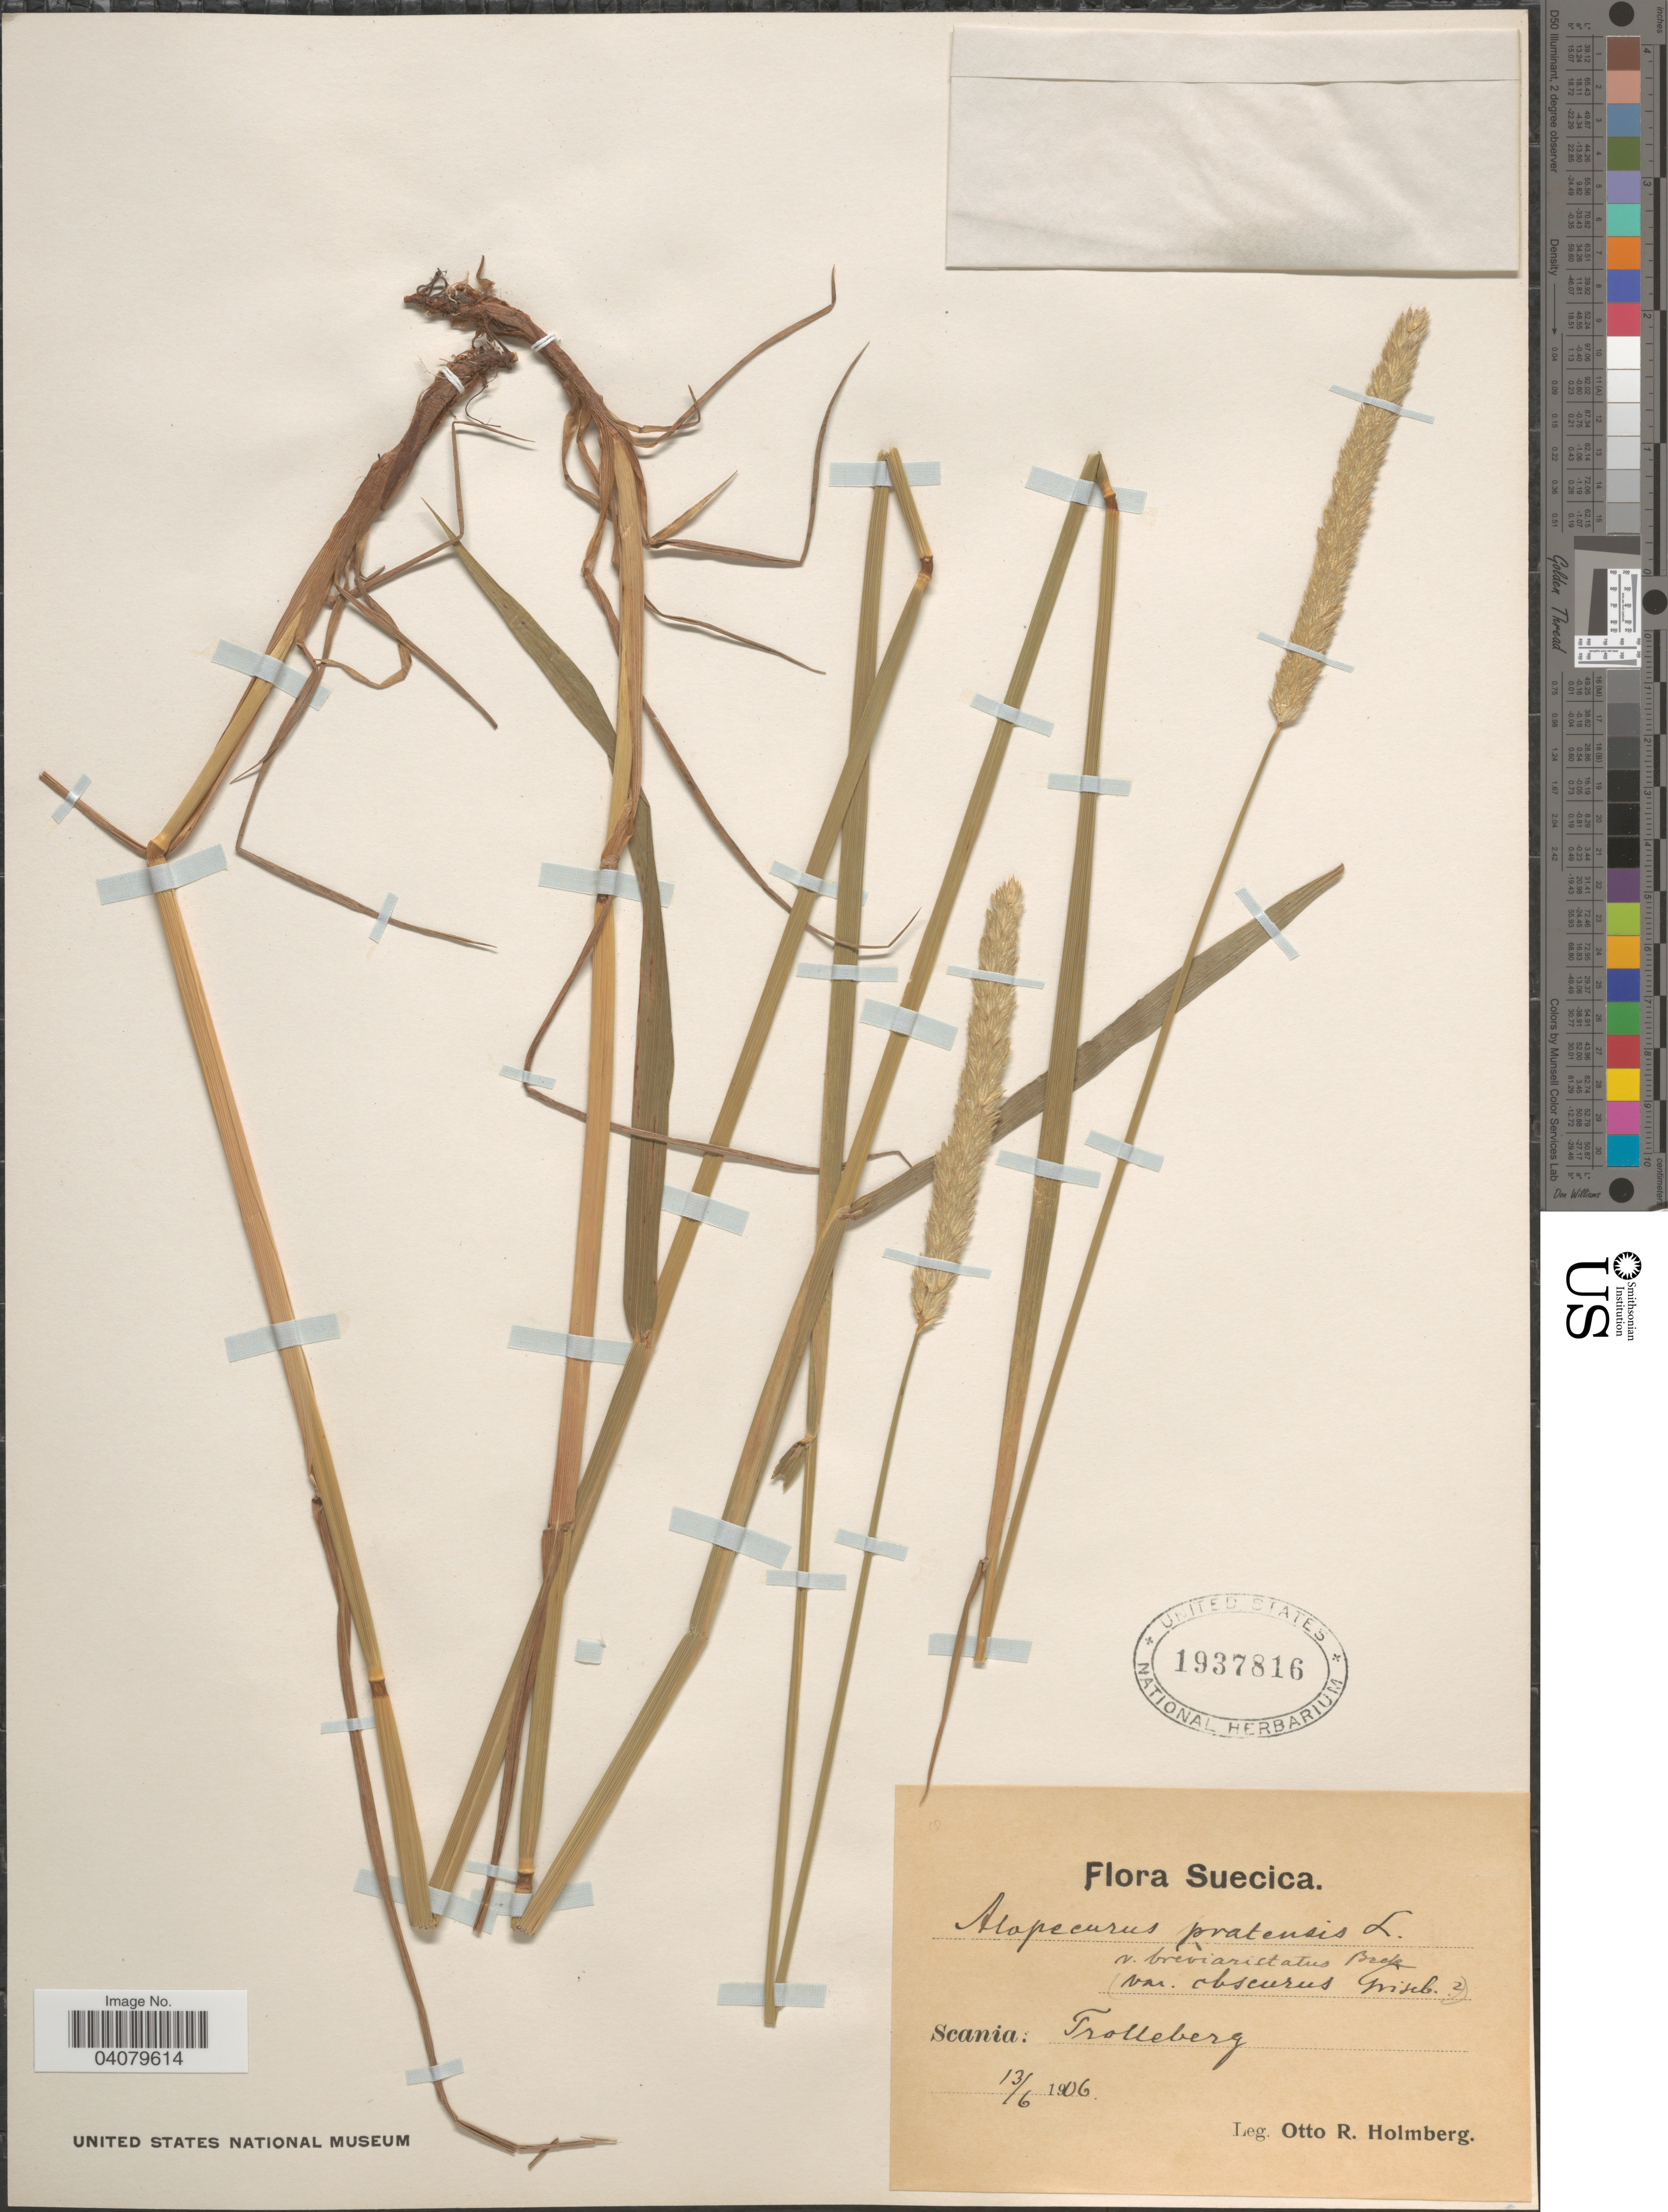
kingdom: Plantae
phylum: Tracheophyta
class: Liliopsida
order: Poales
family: Poaceae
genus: Alopecurus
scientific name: Alopecurus pratensis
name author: L.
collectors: O. Holmberg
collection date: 1906-06-13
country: Sweden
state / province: Skåne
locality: Suecica. Scania: Trolleberg.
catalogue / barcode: US 1937816